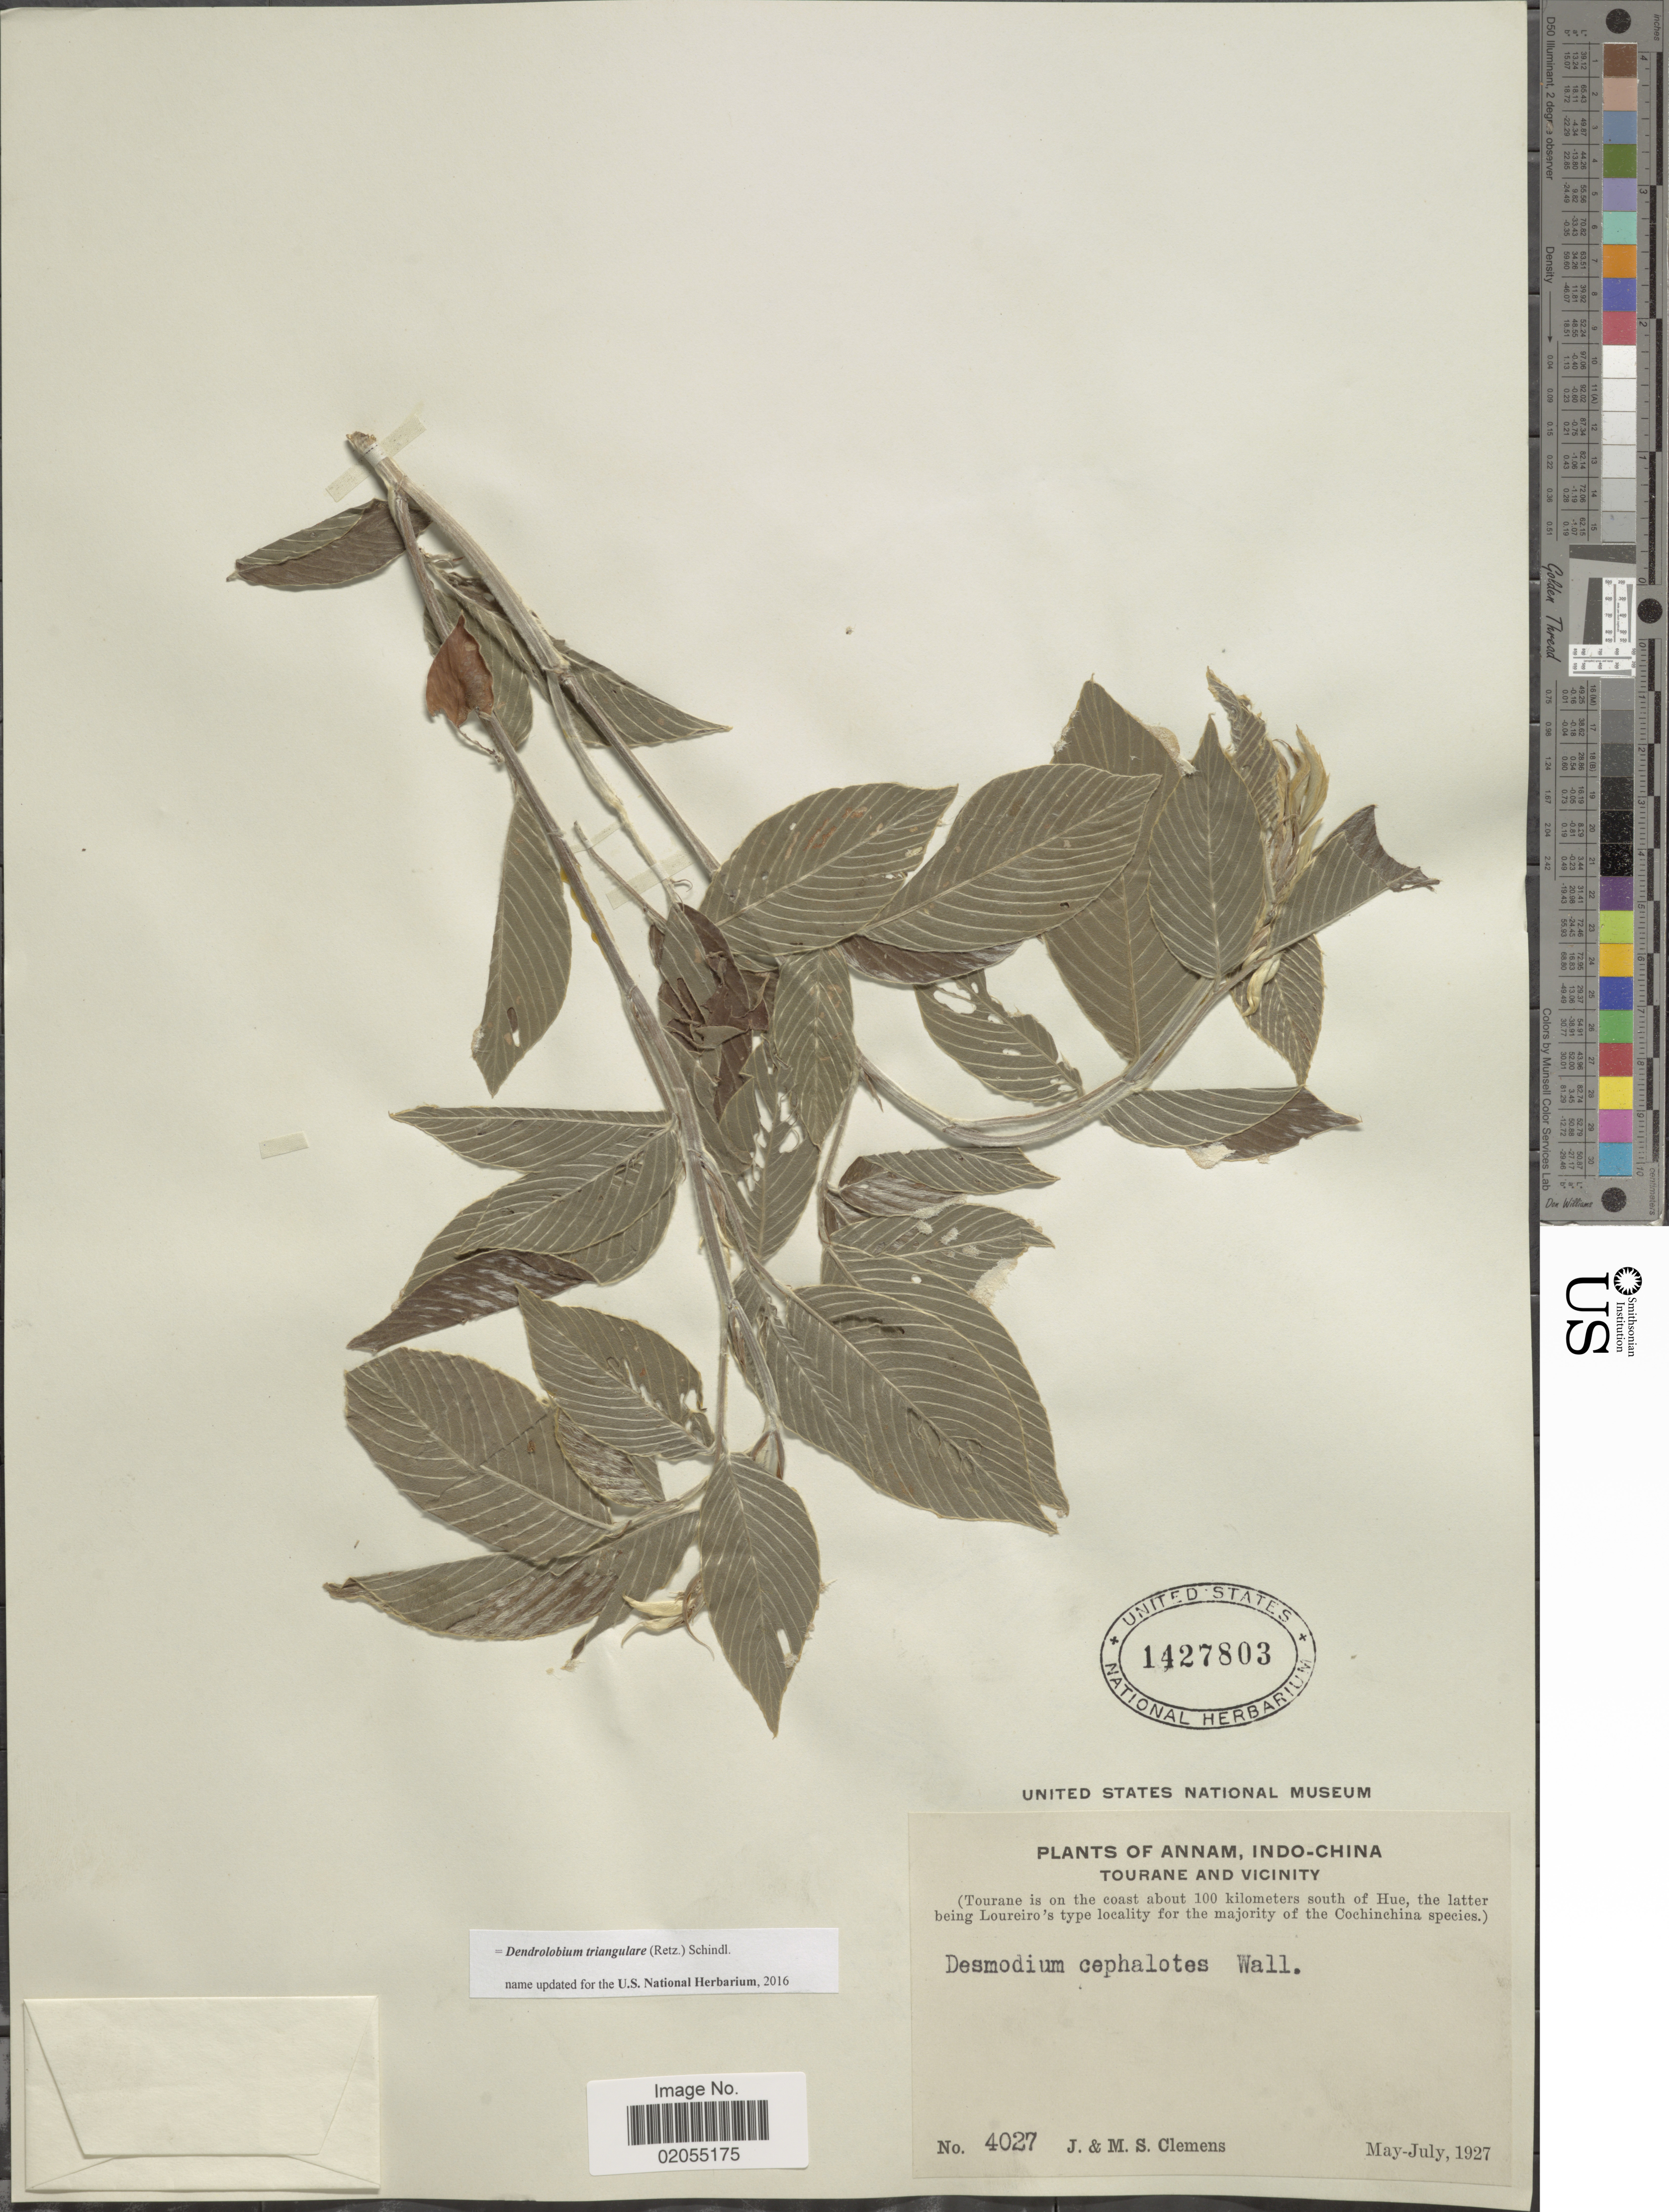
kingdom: Plantae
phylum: Tracheophyta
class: Magnoliopsida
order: Fabales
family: Fabaceae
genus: Dendrolobium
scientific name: Dendrolobium triangulare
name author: (Retz.) Schindl.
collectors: J. Clemens & M. S. Clemens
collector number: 4027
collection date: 1927-05/1927-07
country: Vietnam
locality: Annam, Indo-China. Tourane and Vicinity. Tourane is on the coast about 100 kilometers south of Hue, the latter being Loureiro's type locality for the majority of the Cochinchina species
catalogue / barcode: US 1427803